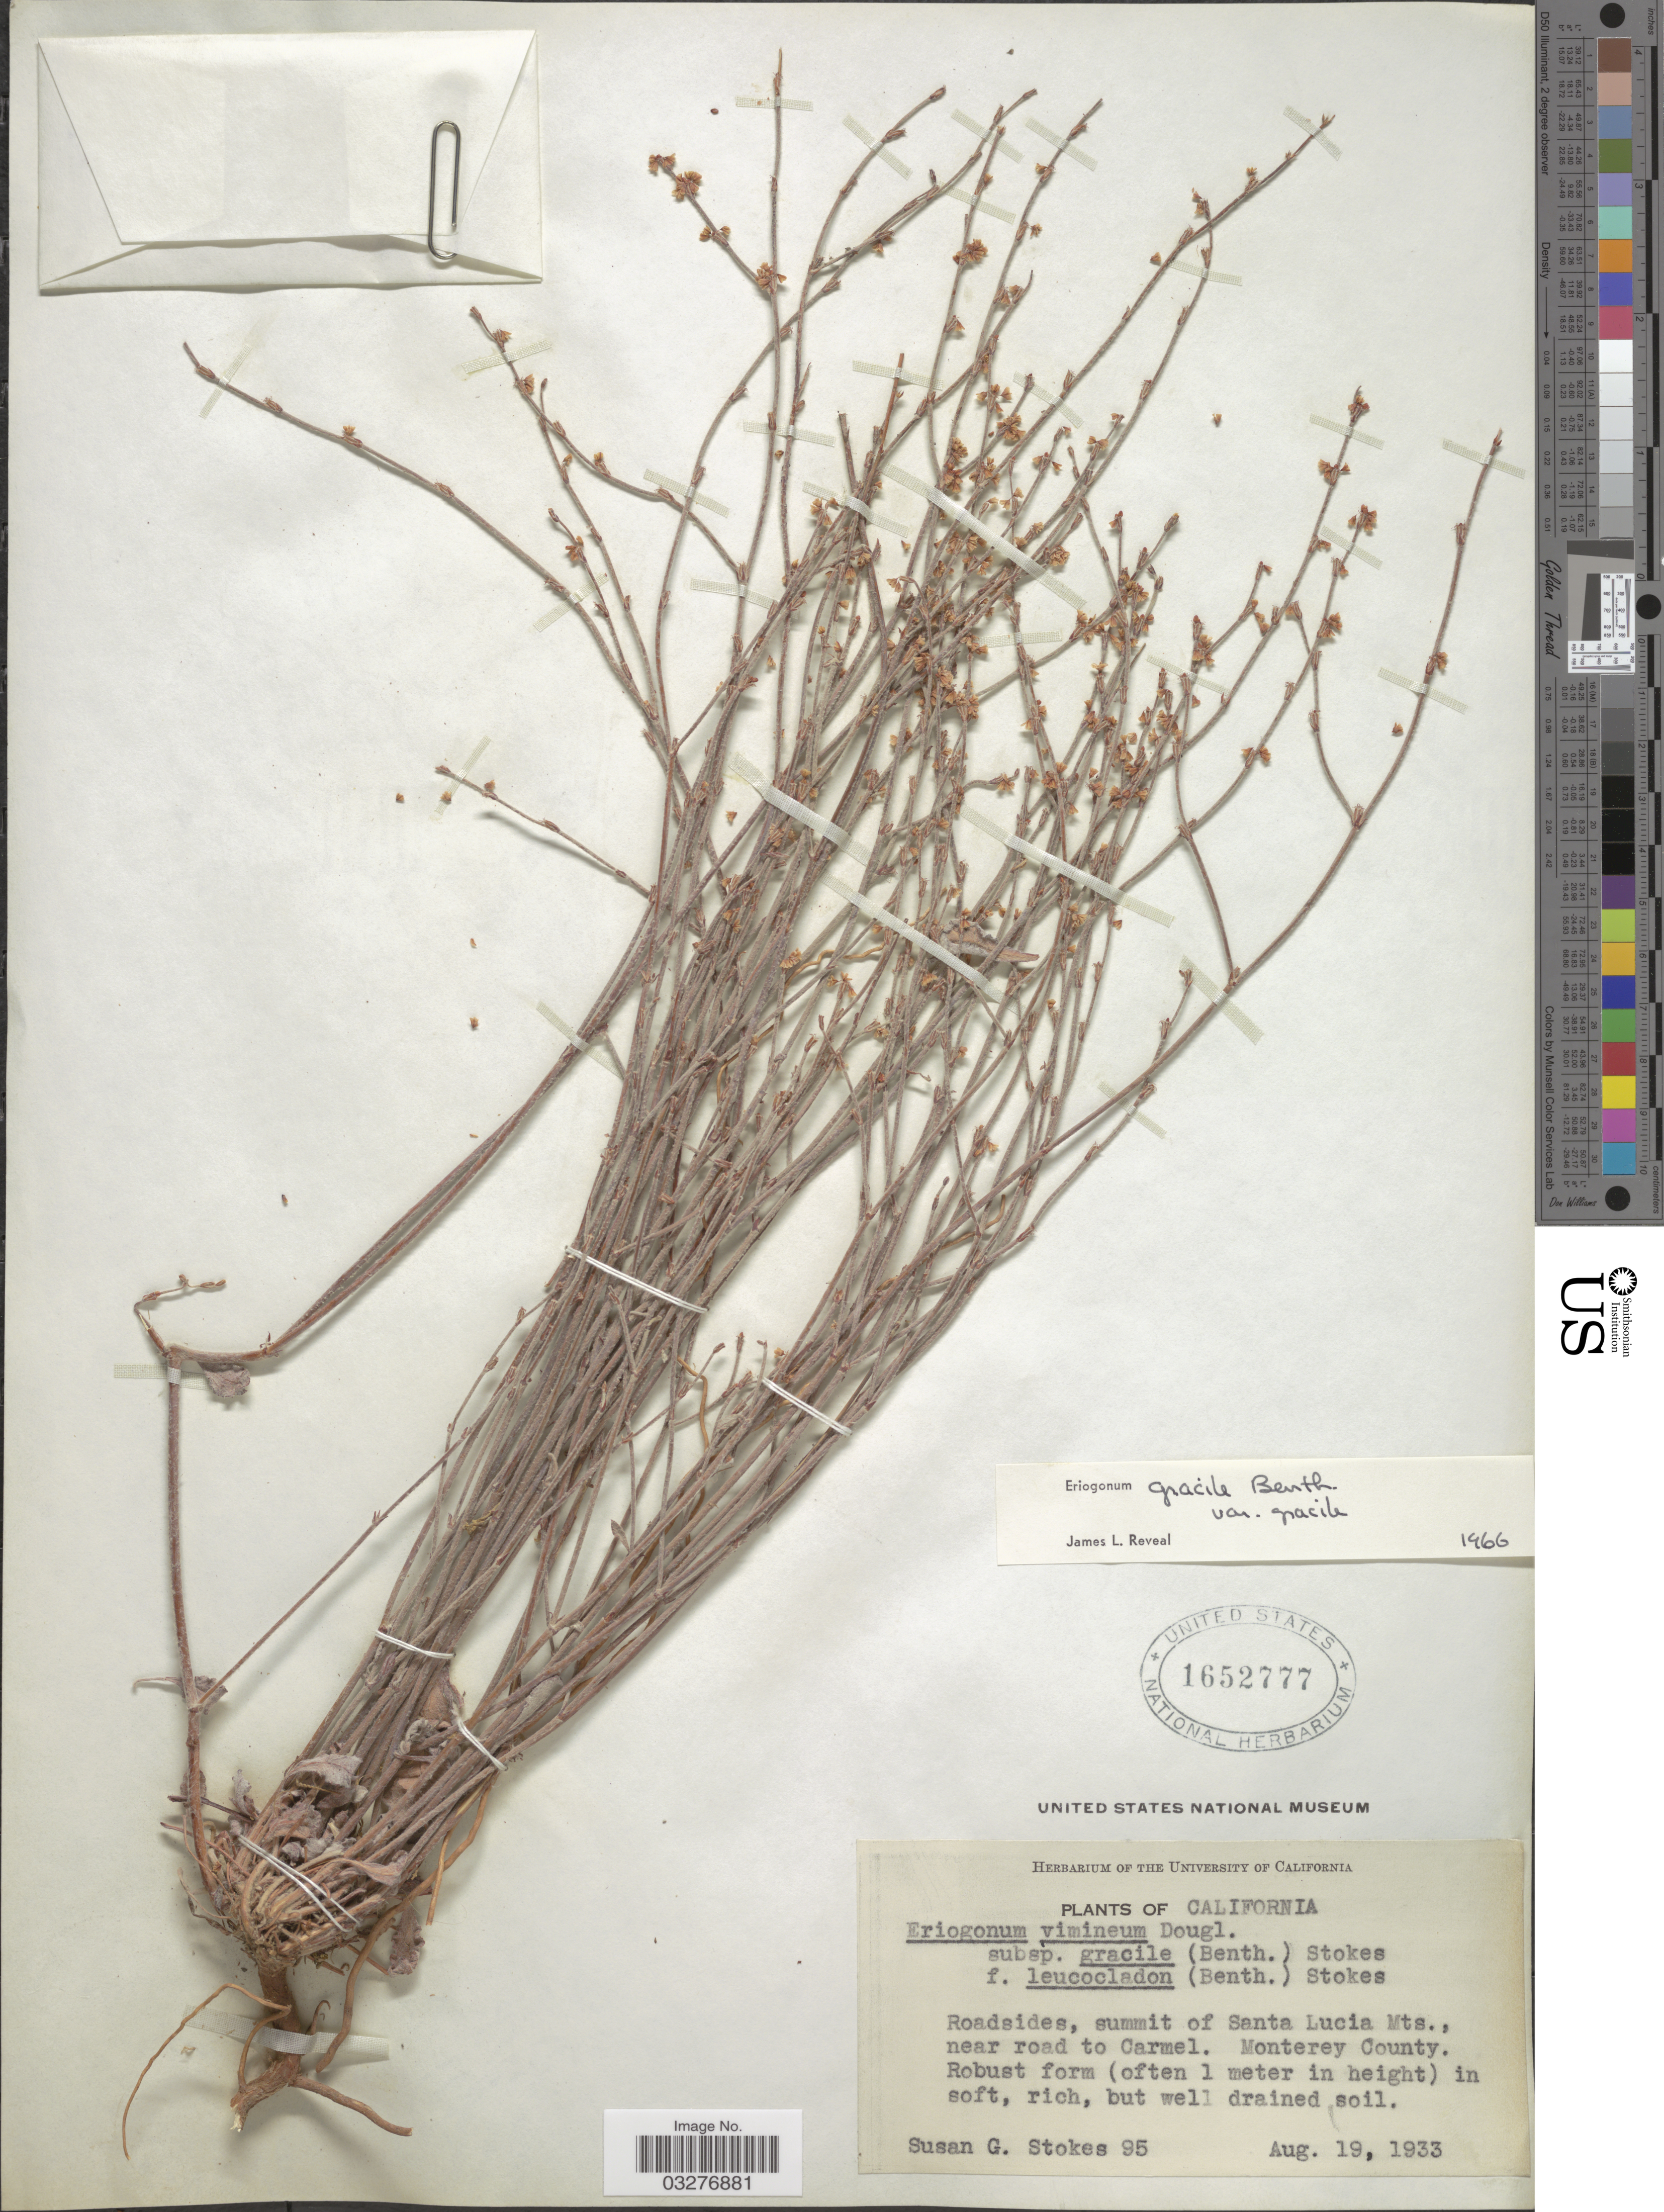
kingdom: Plantae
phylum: Tracheophyta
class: Magnoliopsida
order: Caryophyllales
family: Polygonaceae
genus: Eriogonum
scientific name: Eriogonum gracile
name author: Benth.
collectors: S. G. Stokes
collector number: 95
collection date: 1933-08-19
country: United States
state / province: California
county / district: Monterey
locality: Roadsides, summit of Santa Lucia Mts., near road to Carmel. Monterey County.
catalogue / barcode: US 1652777